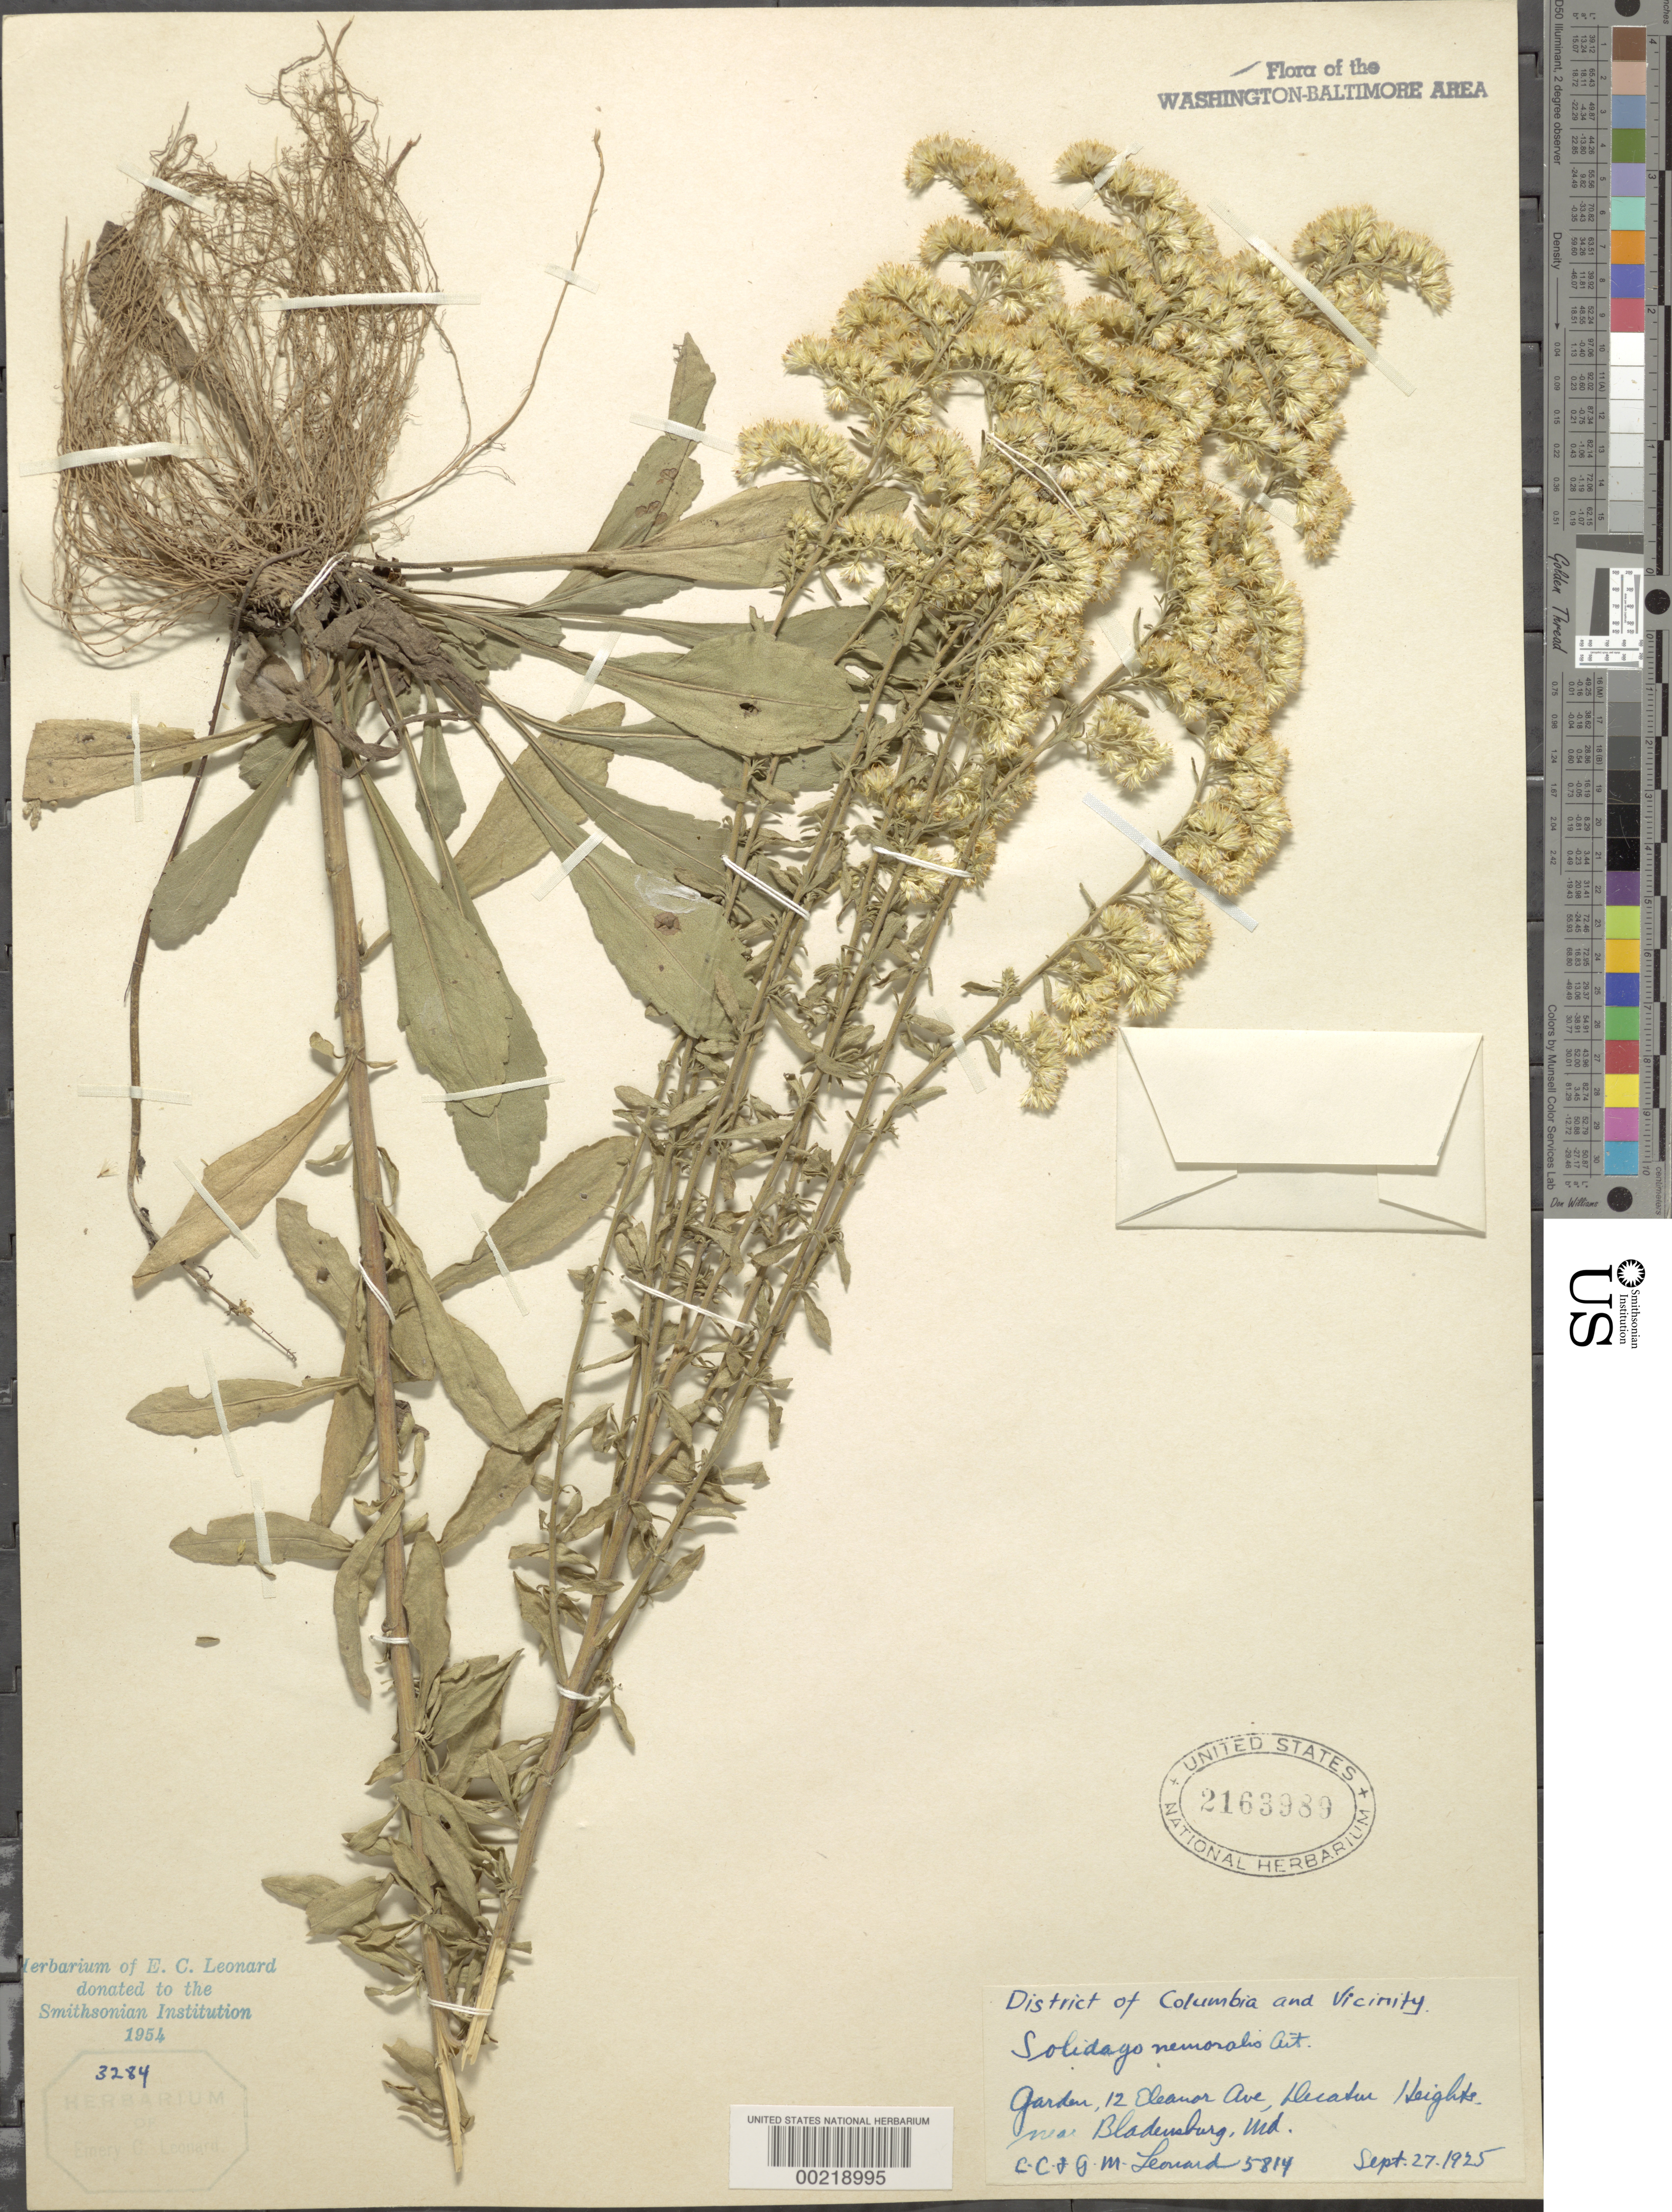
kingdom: Plantae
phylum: Tracheophyta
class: Magnoliopsida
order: Asterales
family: Asteraceae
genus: Solidago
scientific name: Solidago nemoralis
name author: Aiton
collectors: E. C. Leonard & G. M. Leonard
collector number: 5814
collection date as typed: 27 Sep 1925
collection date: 1925-09-27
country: United States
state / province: Maryland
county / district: Prince George's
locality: Decatur Heights, Bladensburg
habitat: Garden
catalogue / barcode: US 2163989